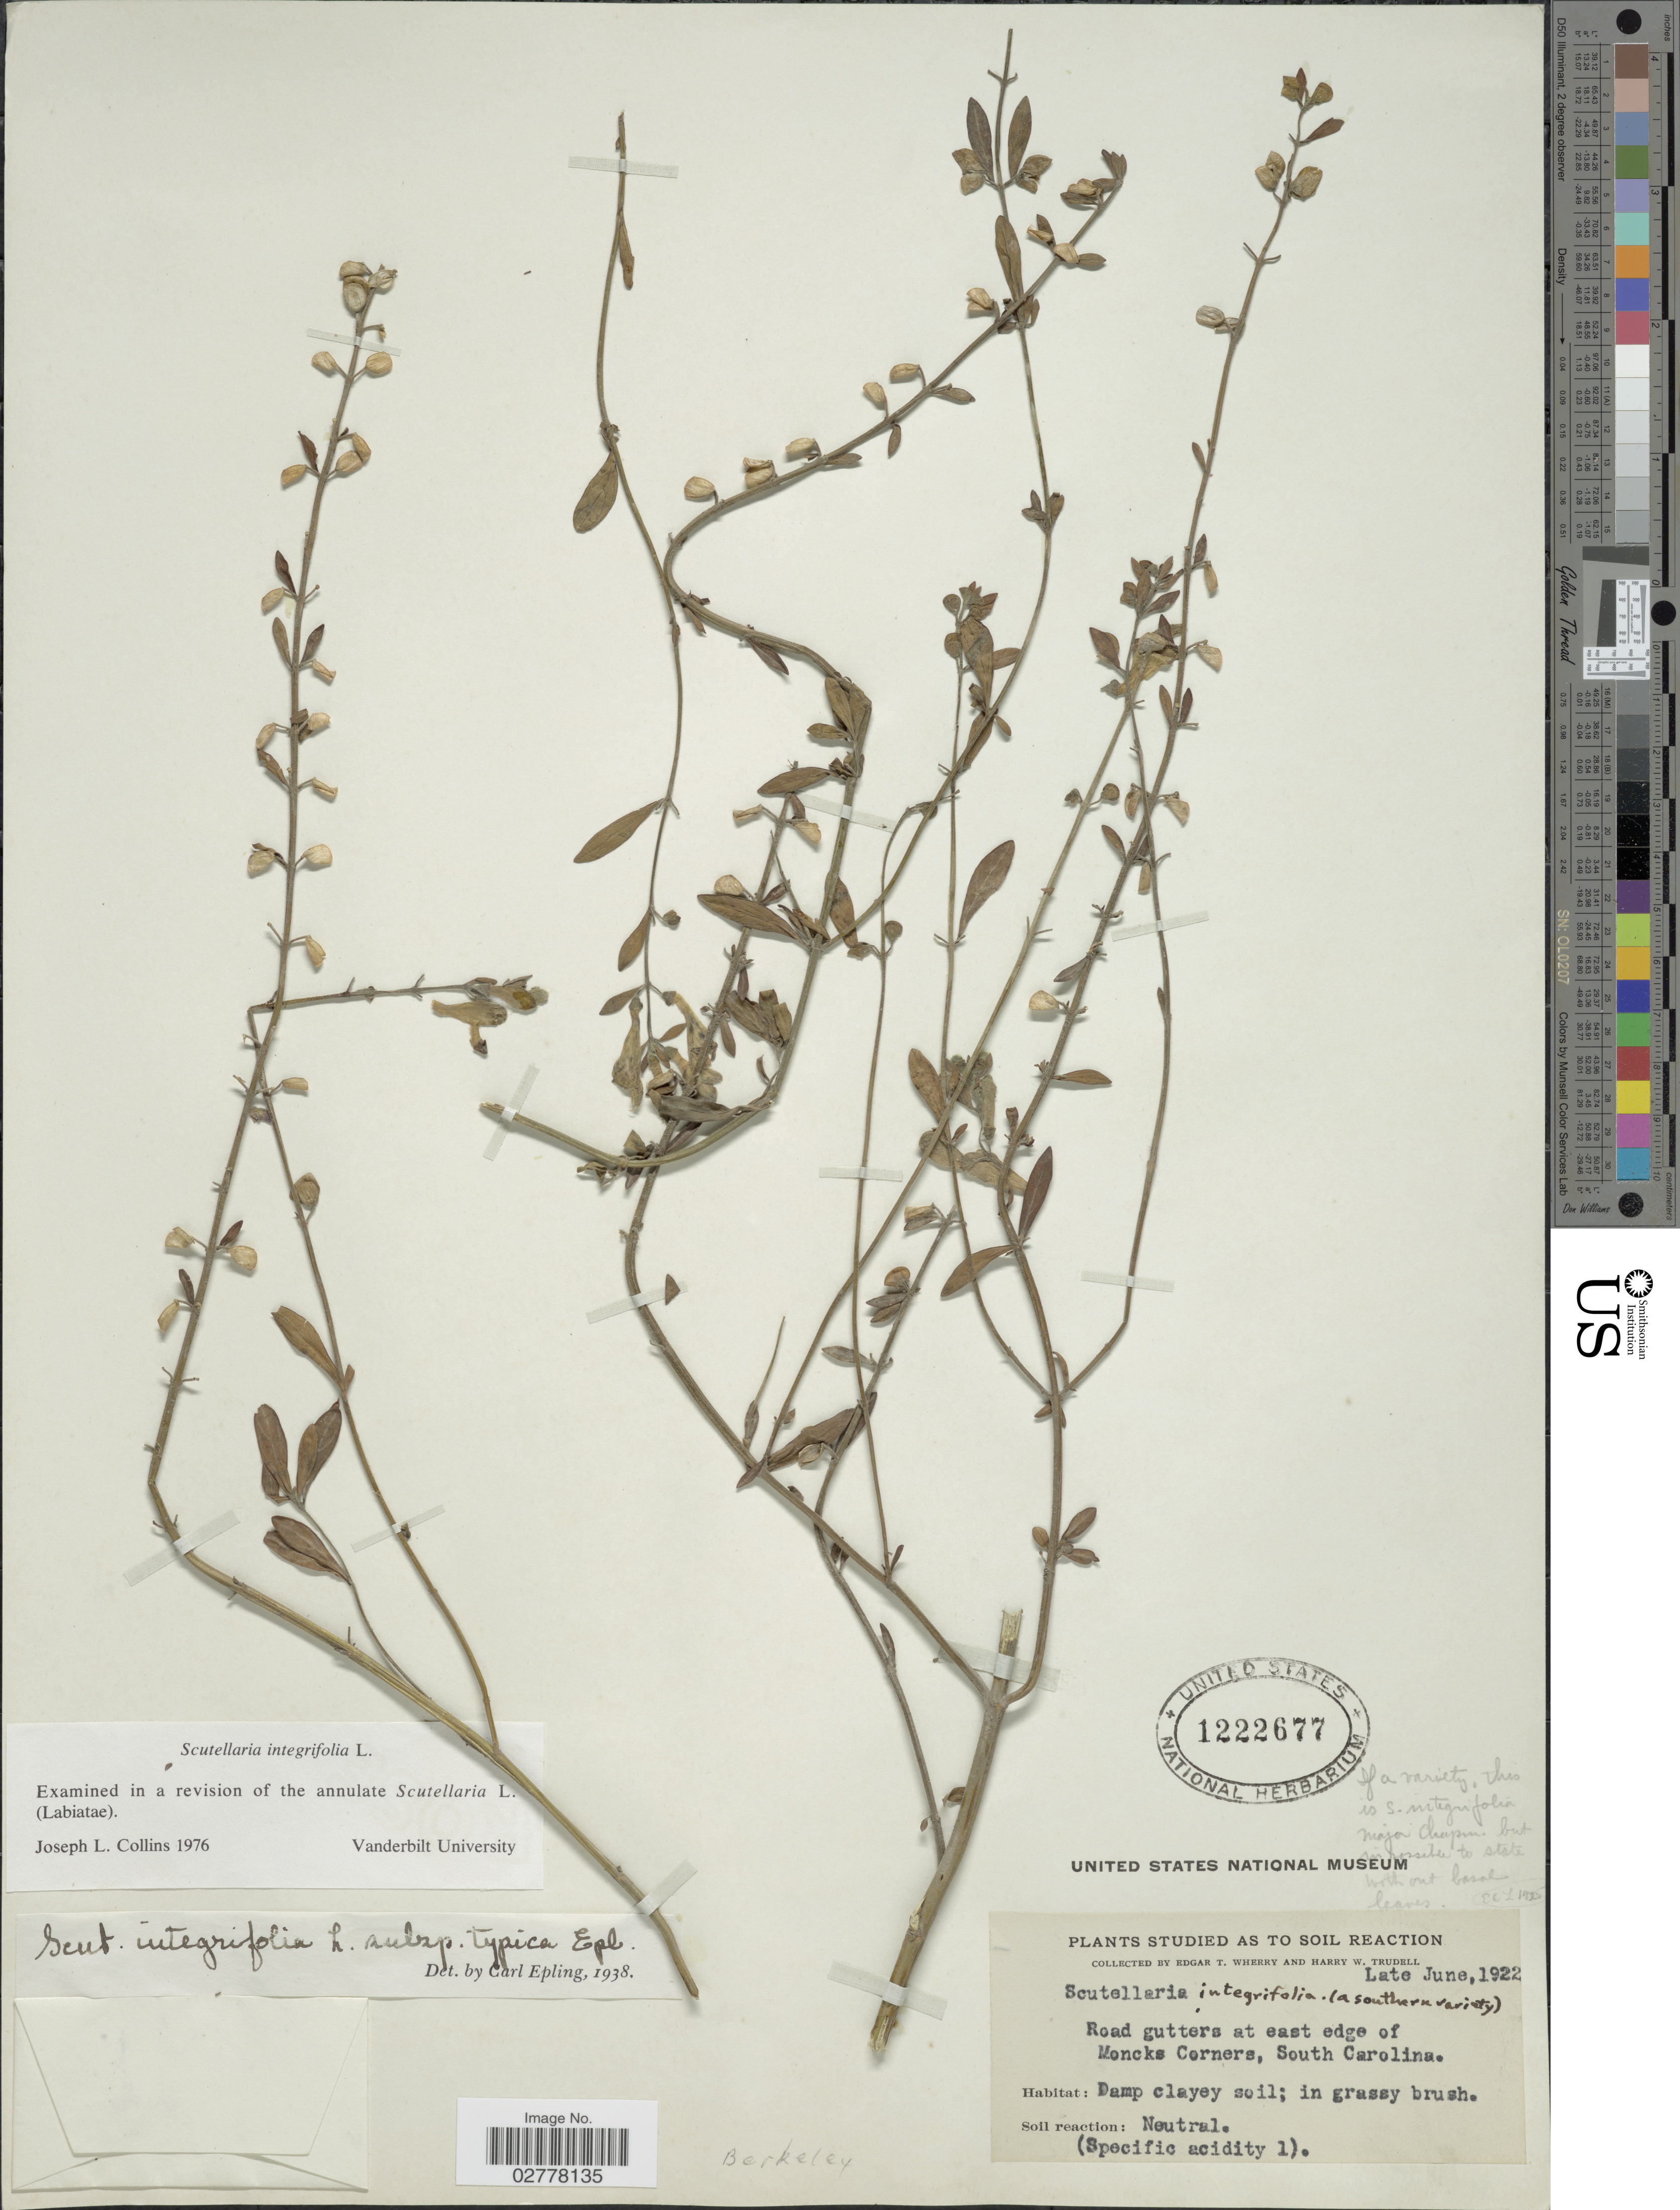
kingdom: Plantae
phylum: Tracheophyta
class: Magnoliopsida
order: Lamiales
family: Lamiaceae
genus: Scutellaria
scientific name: Scutellaria integrifolia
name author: L.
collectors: E. T. Wherry & H. Trudell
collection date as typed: Late June, 1922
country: United States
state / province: South Carolina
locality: Road gutters at east edge of Moncks Corners. Berkeley.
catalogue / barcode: US 1222677